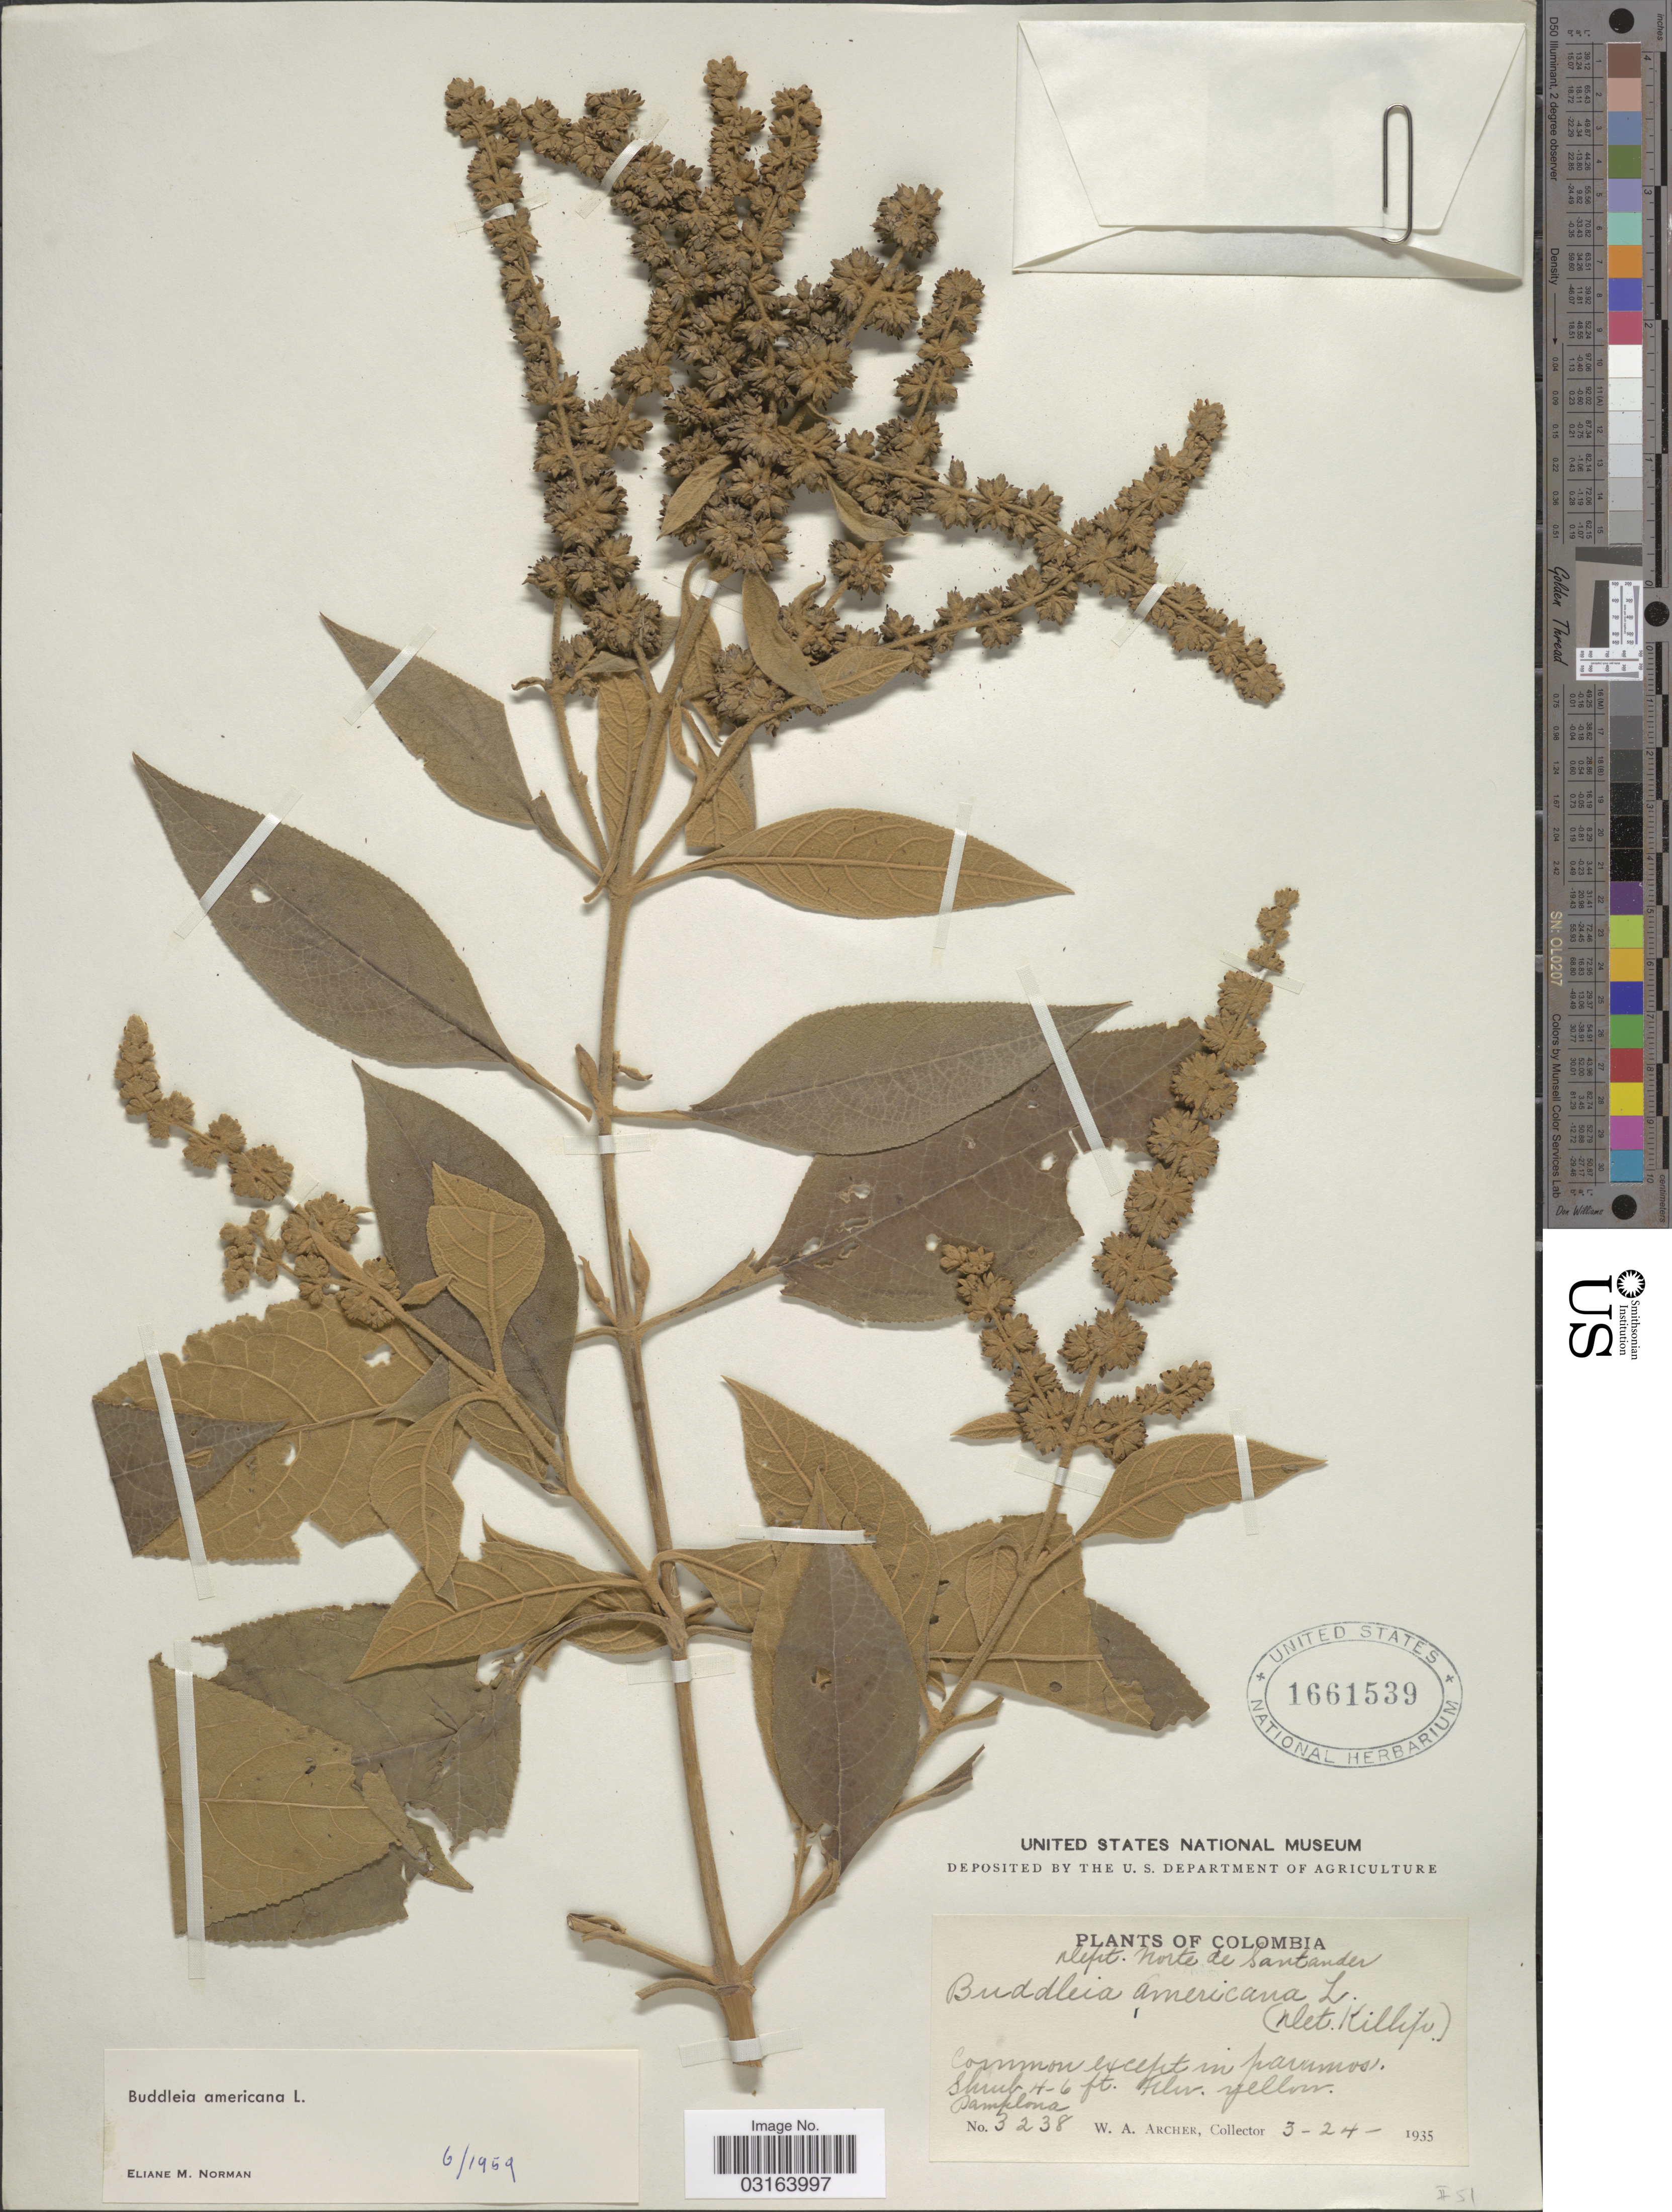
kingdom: Plantae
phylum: Tracheophyta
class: Magnoliopsida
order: Lamiales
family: Scrophulariaceae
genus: Buddleja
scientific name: Buddleja americana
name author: L.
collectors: W. Archer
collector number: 3238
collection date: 1935-03-24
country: Colombia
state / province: Norte de Santander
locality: Dept. Norte de Santander. Pamplona.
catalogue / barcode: US 1661539